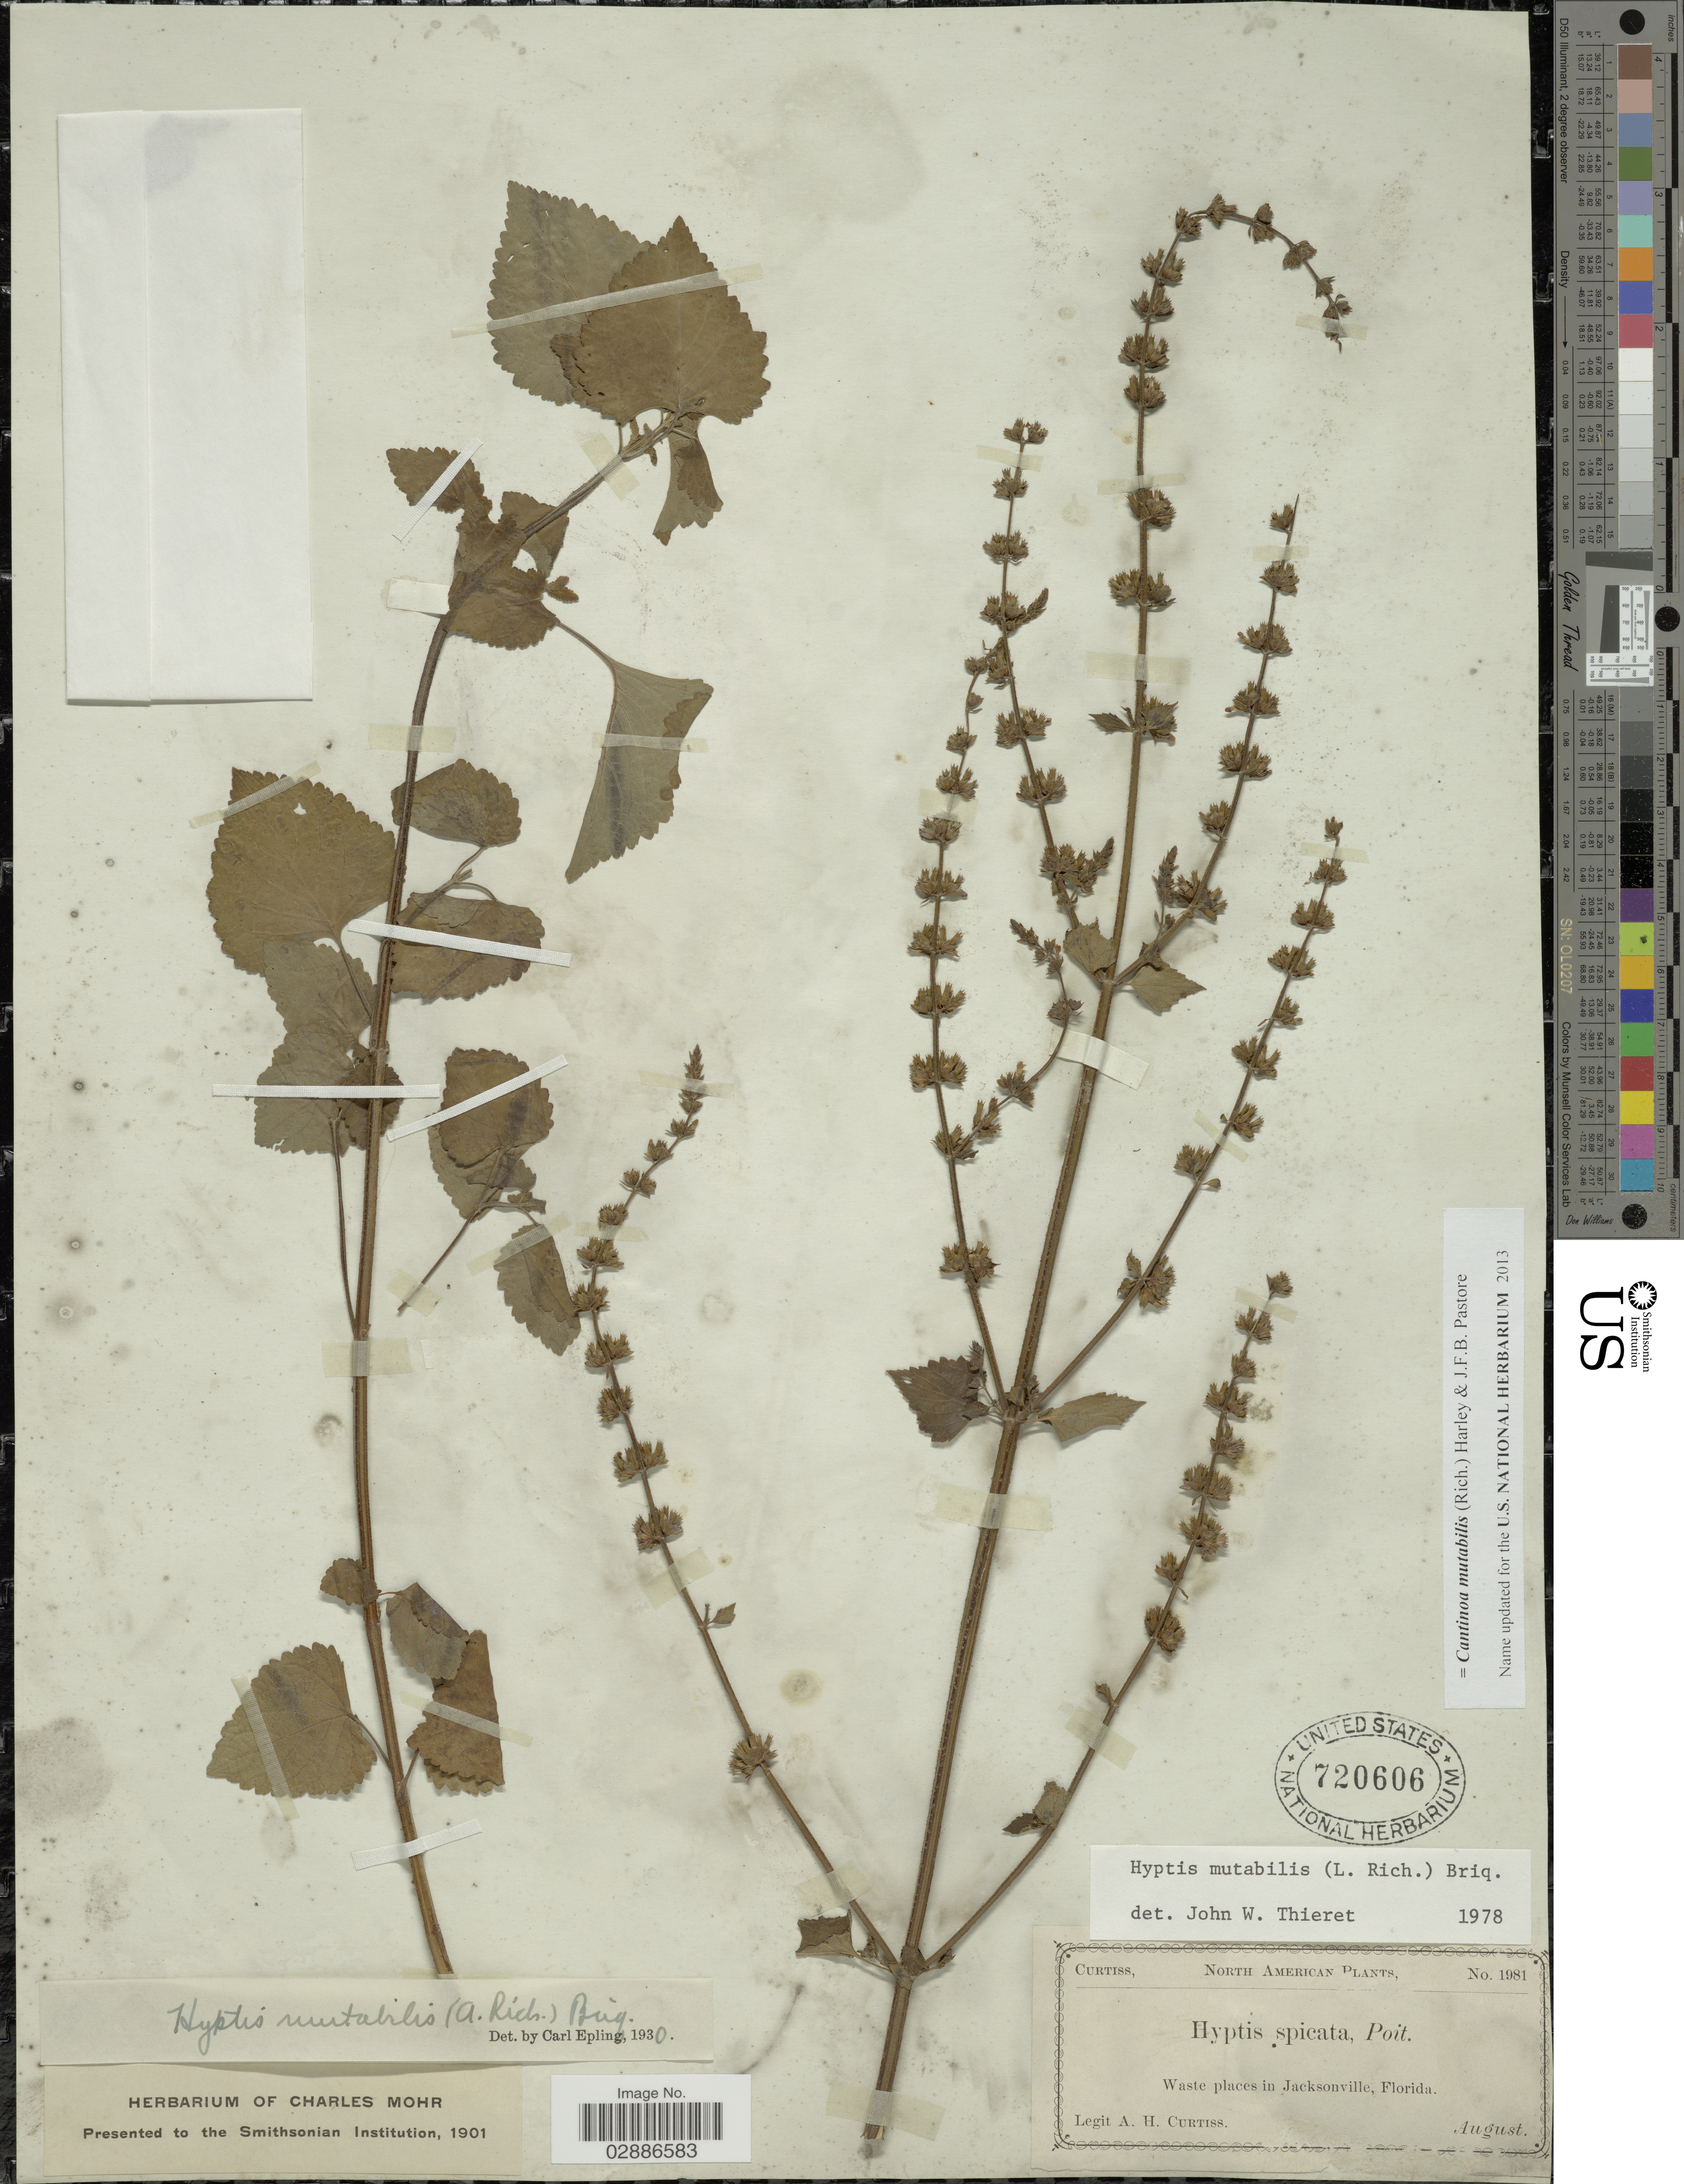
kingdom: Plantae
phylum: Tracheophyta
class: Magnoliopsida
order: Lamiales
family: Lamiaceae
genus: Cantinoa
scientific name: Cantinoa mutabilis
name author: (Epling) Harley & J.F.B. Pastore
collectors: A. H. Curtiss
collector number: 1981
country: United States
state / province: Florida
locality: Waste places in Jacksonville, Florida.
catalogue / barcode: US 720606